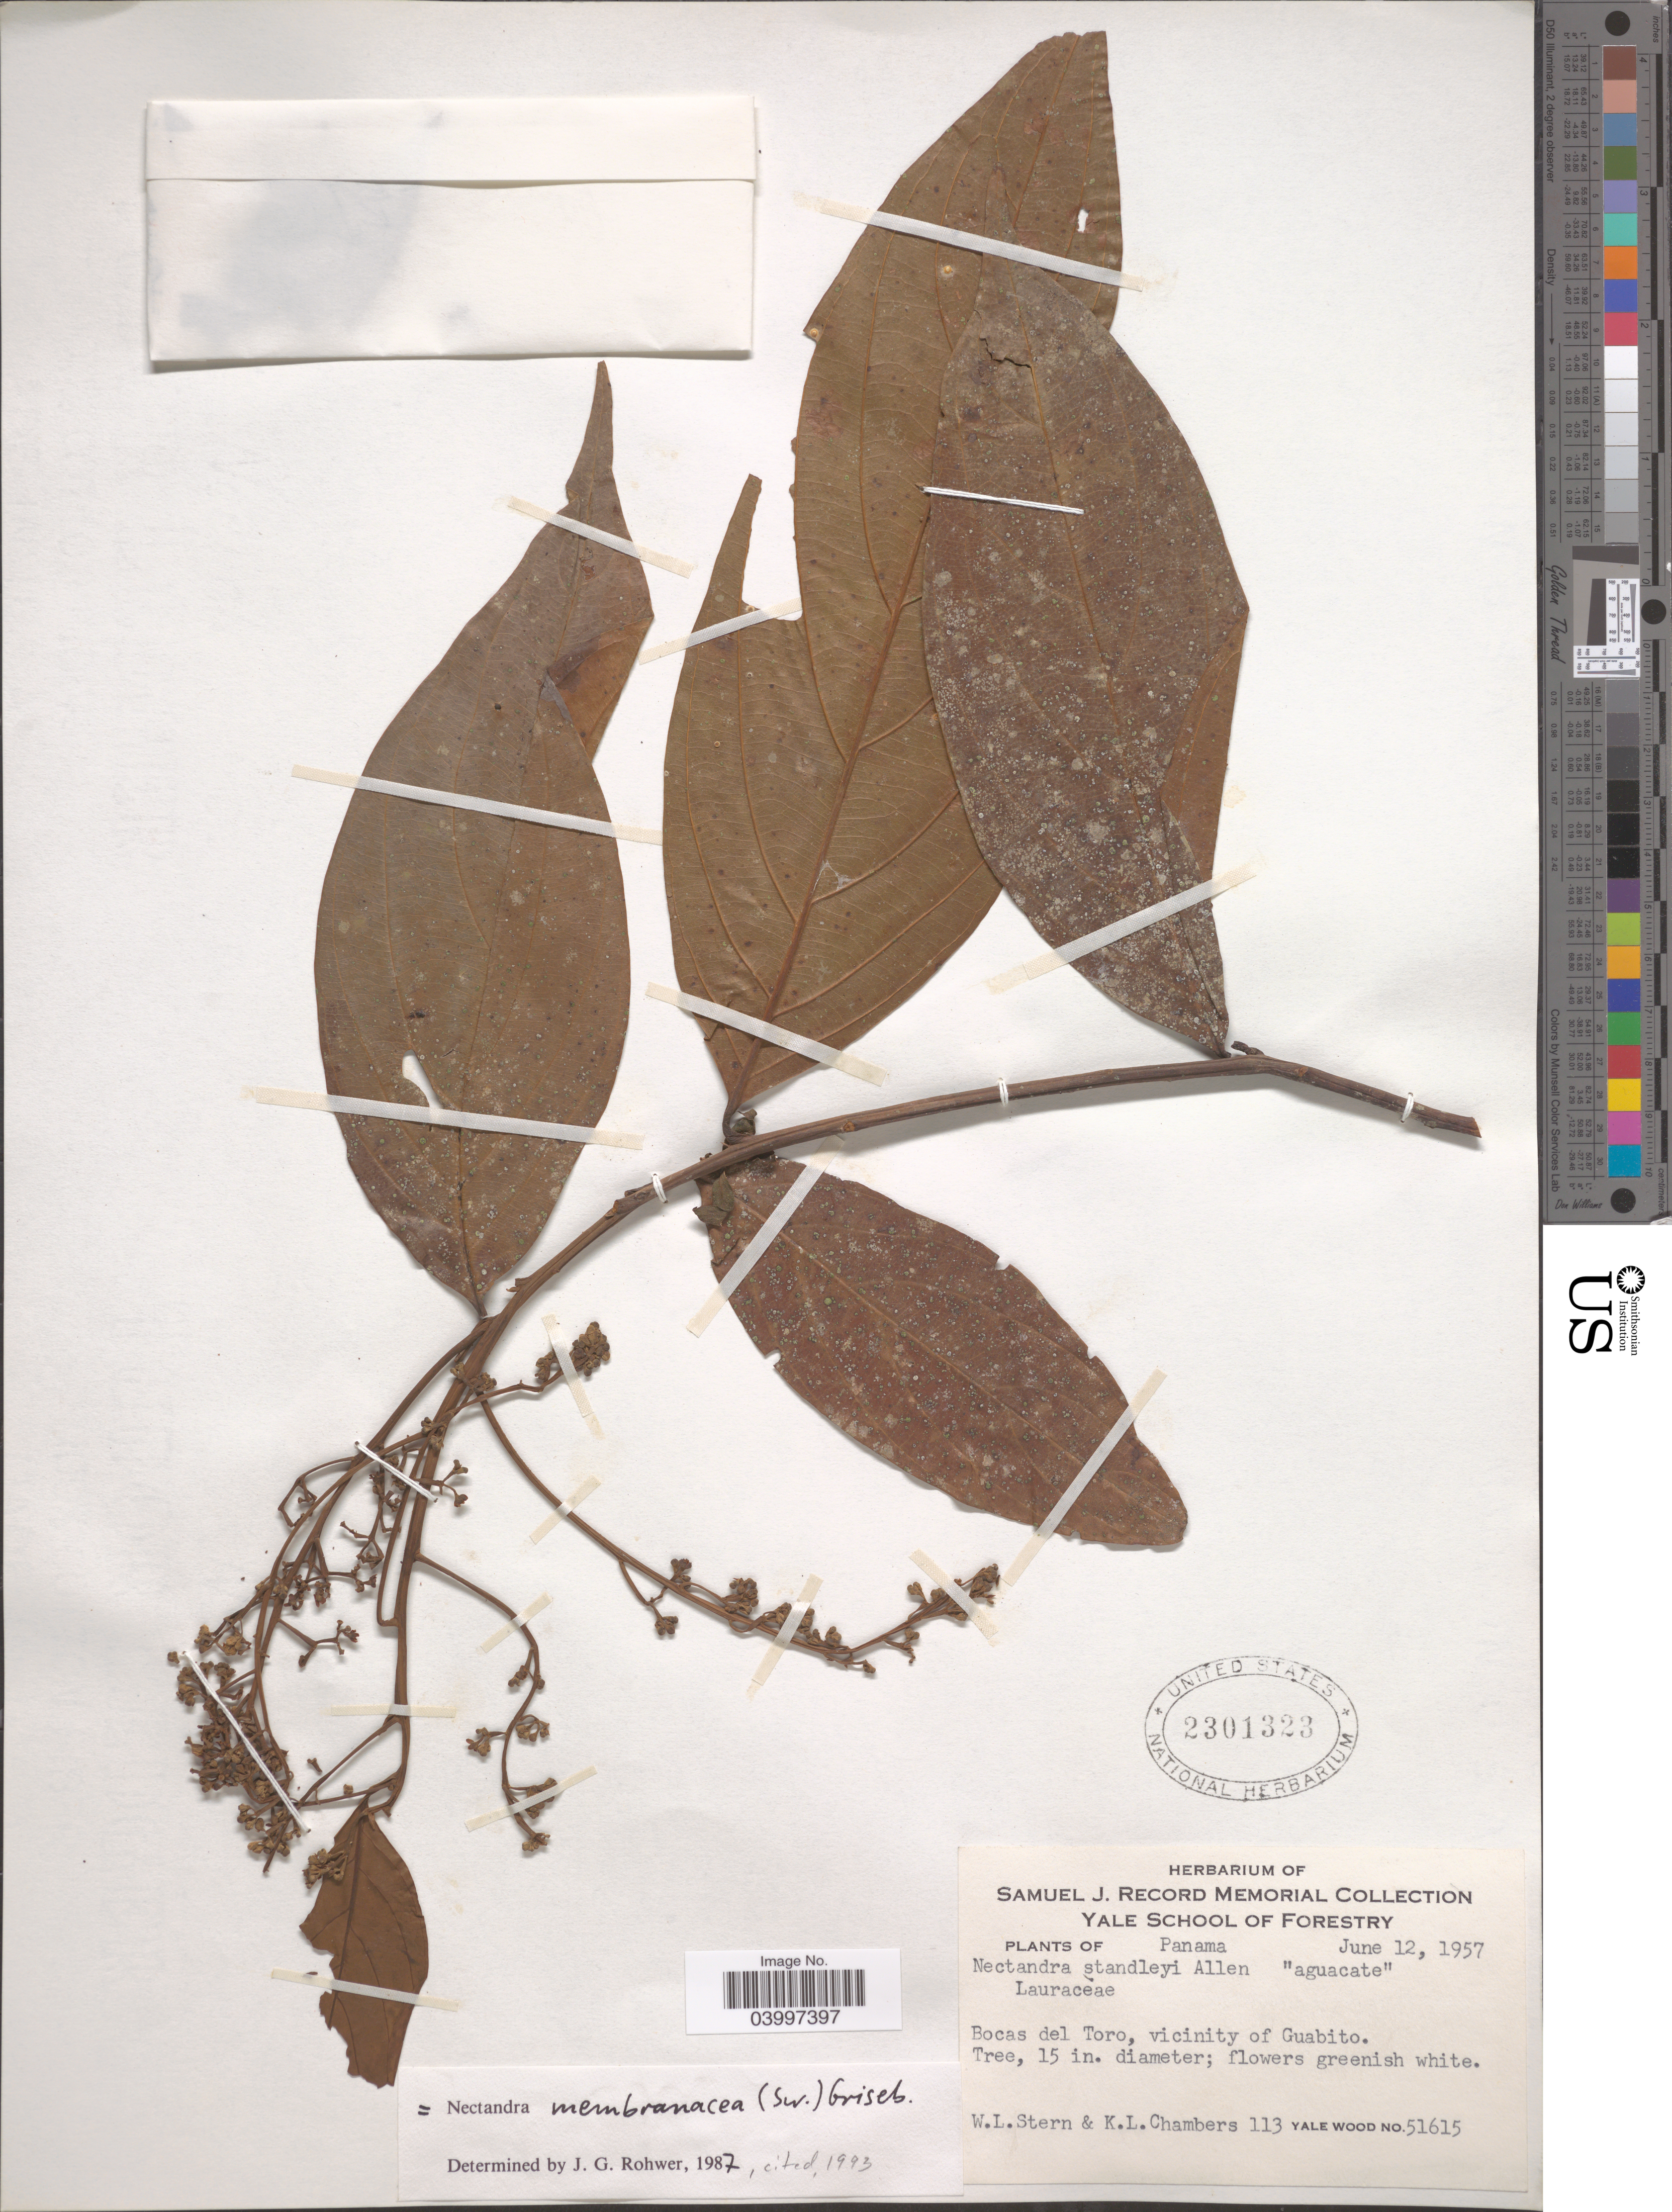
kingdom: Plantae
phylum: Tracheophyta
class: Magnoliopsida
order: Laurales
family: Lauraceae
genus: Nectandra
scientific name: Nectandra membranacea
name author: (Sw.) Griseb.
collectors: W. L. Stern & K. Chambers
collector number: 113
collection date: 1957-06-12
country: Panama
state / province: Bocas del Toro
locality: Vicinity of Guabito.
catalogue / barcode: US 2301323